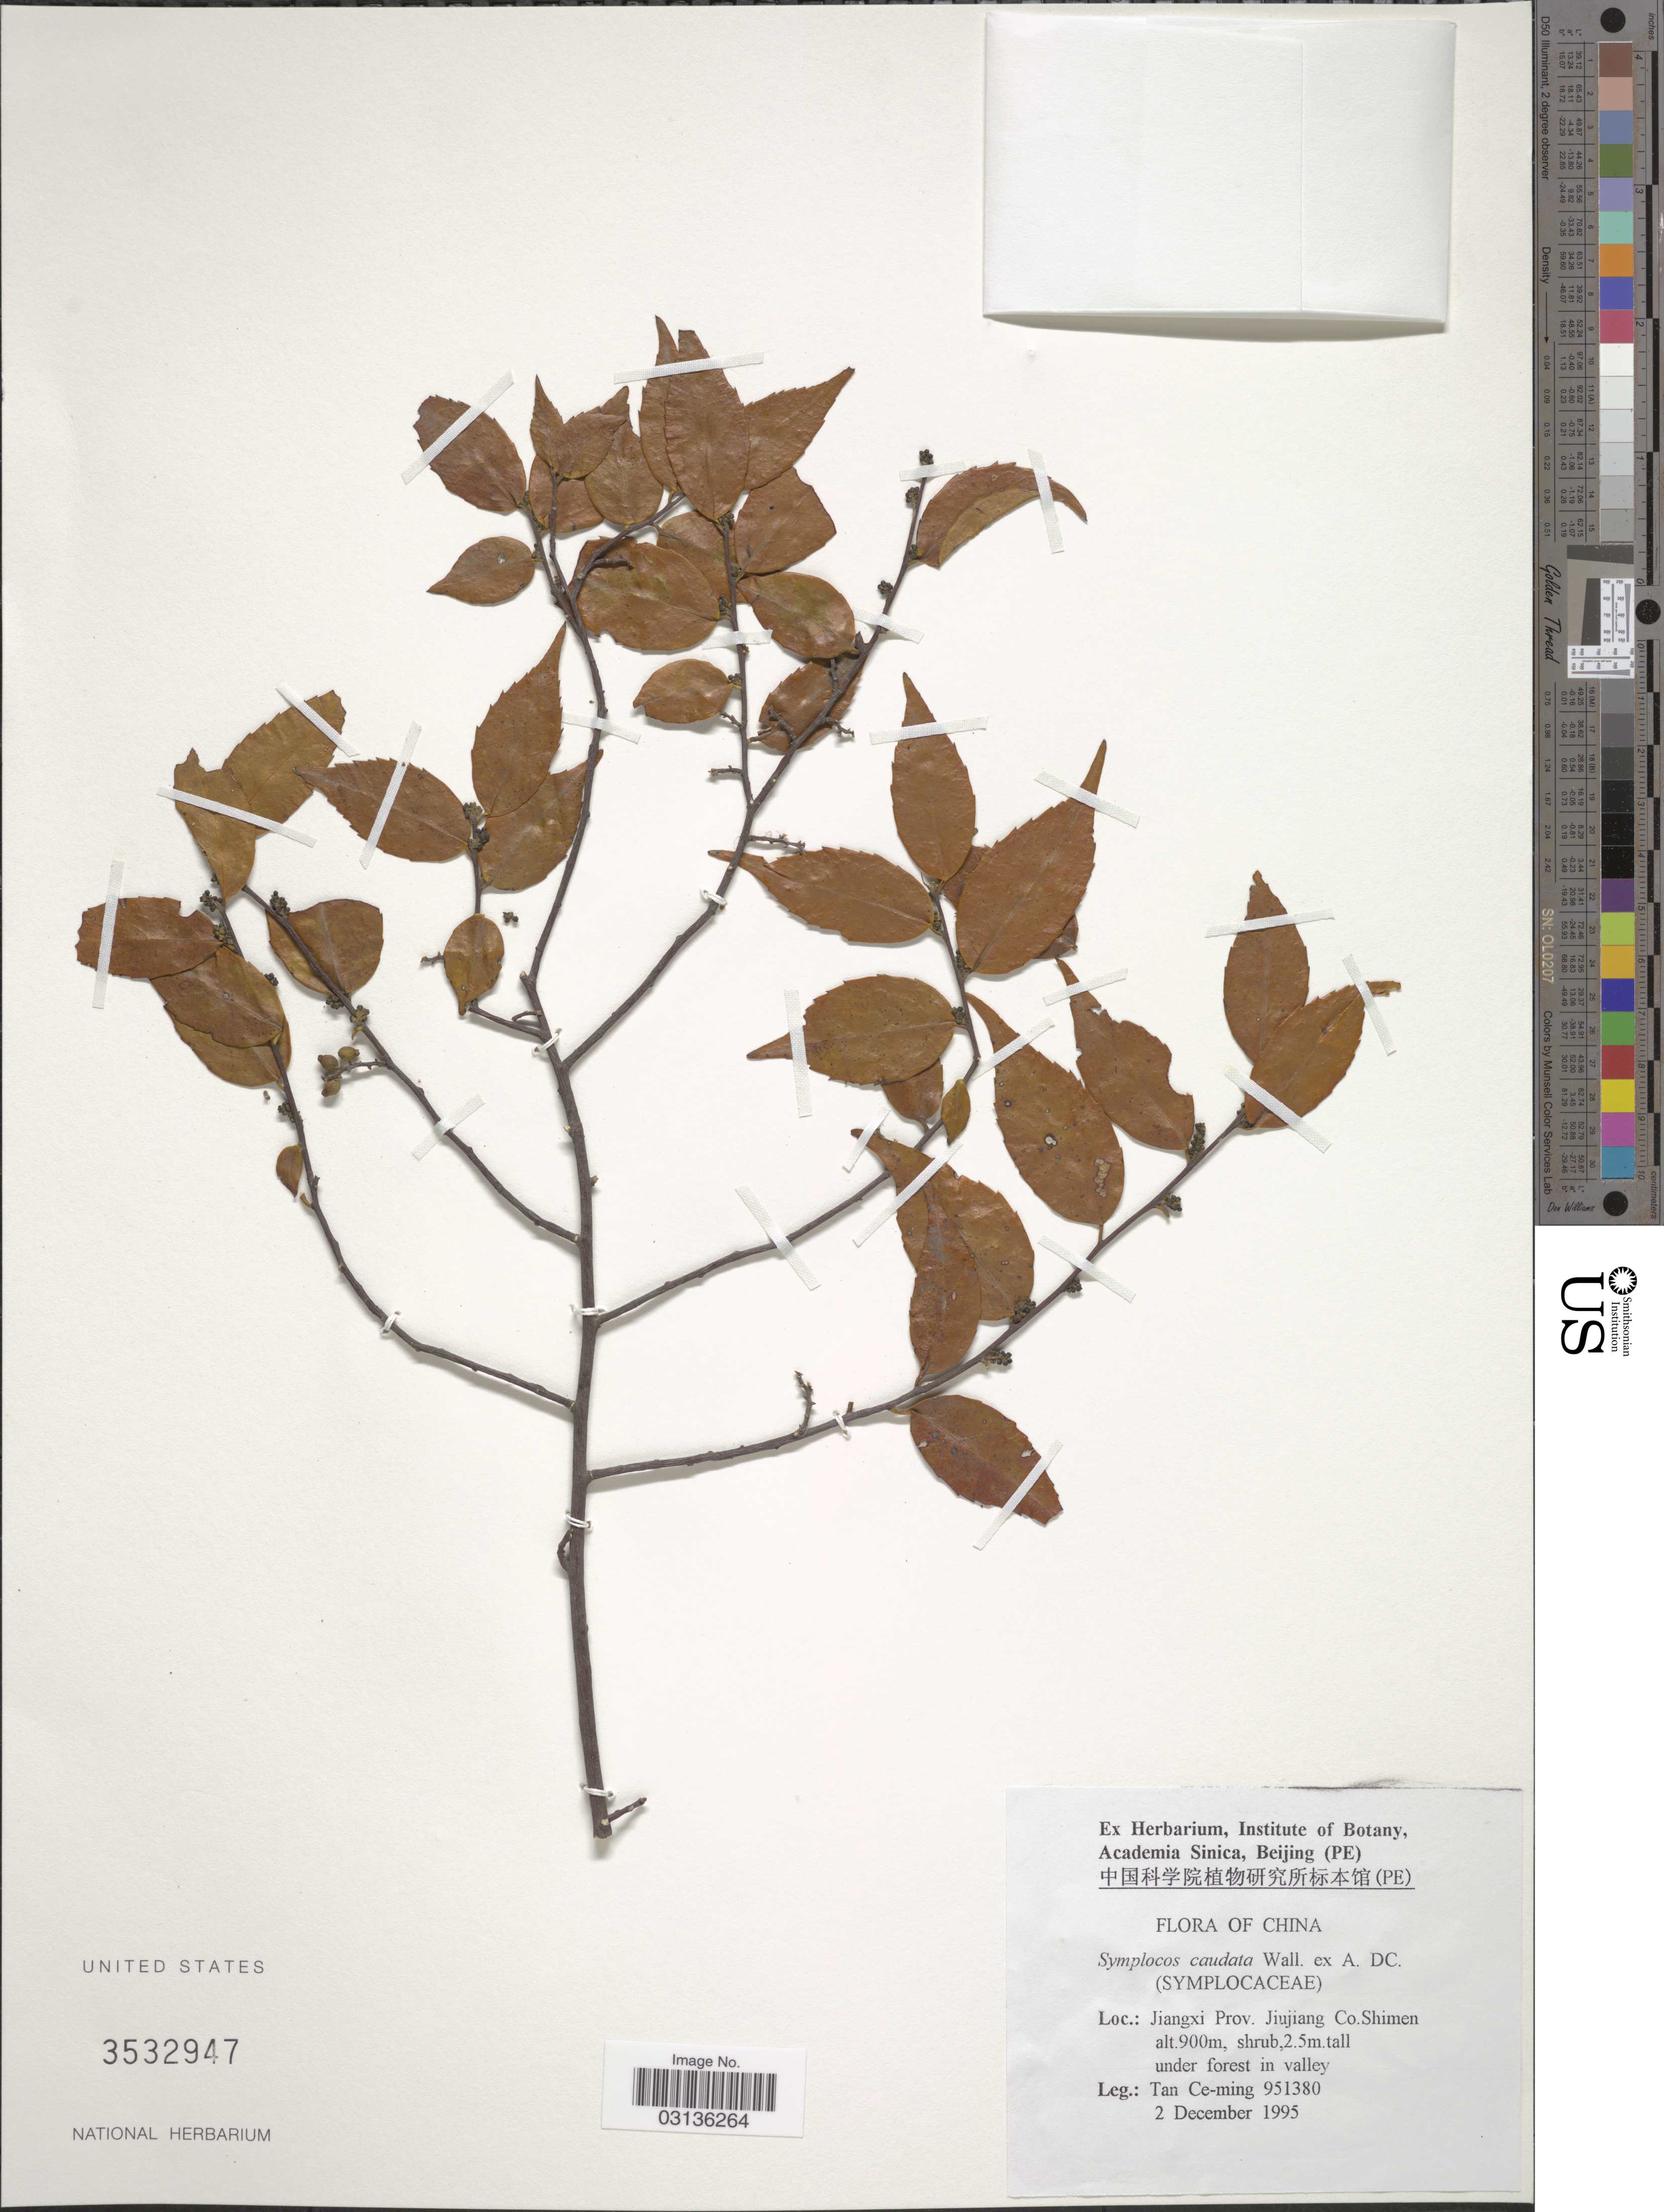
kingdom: Plantae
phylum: Tracheophyta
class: Magnoliopsida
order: Ericales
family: Symplocaceae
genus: Symplocos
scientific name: Symplocos caudata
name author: Wall. & A. DC.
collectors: T. Ce-ming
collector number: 951380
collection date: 1995-12-02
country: China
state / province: Jiangxi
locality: Jiangxi Prov. Jiujiang Co. Shimen.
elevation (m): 900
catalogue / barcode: US 3532947